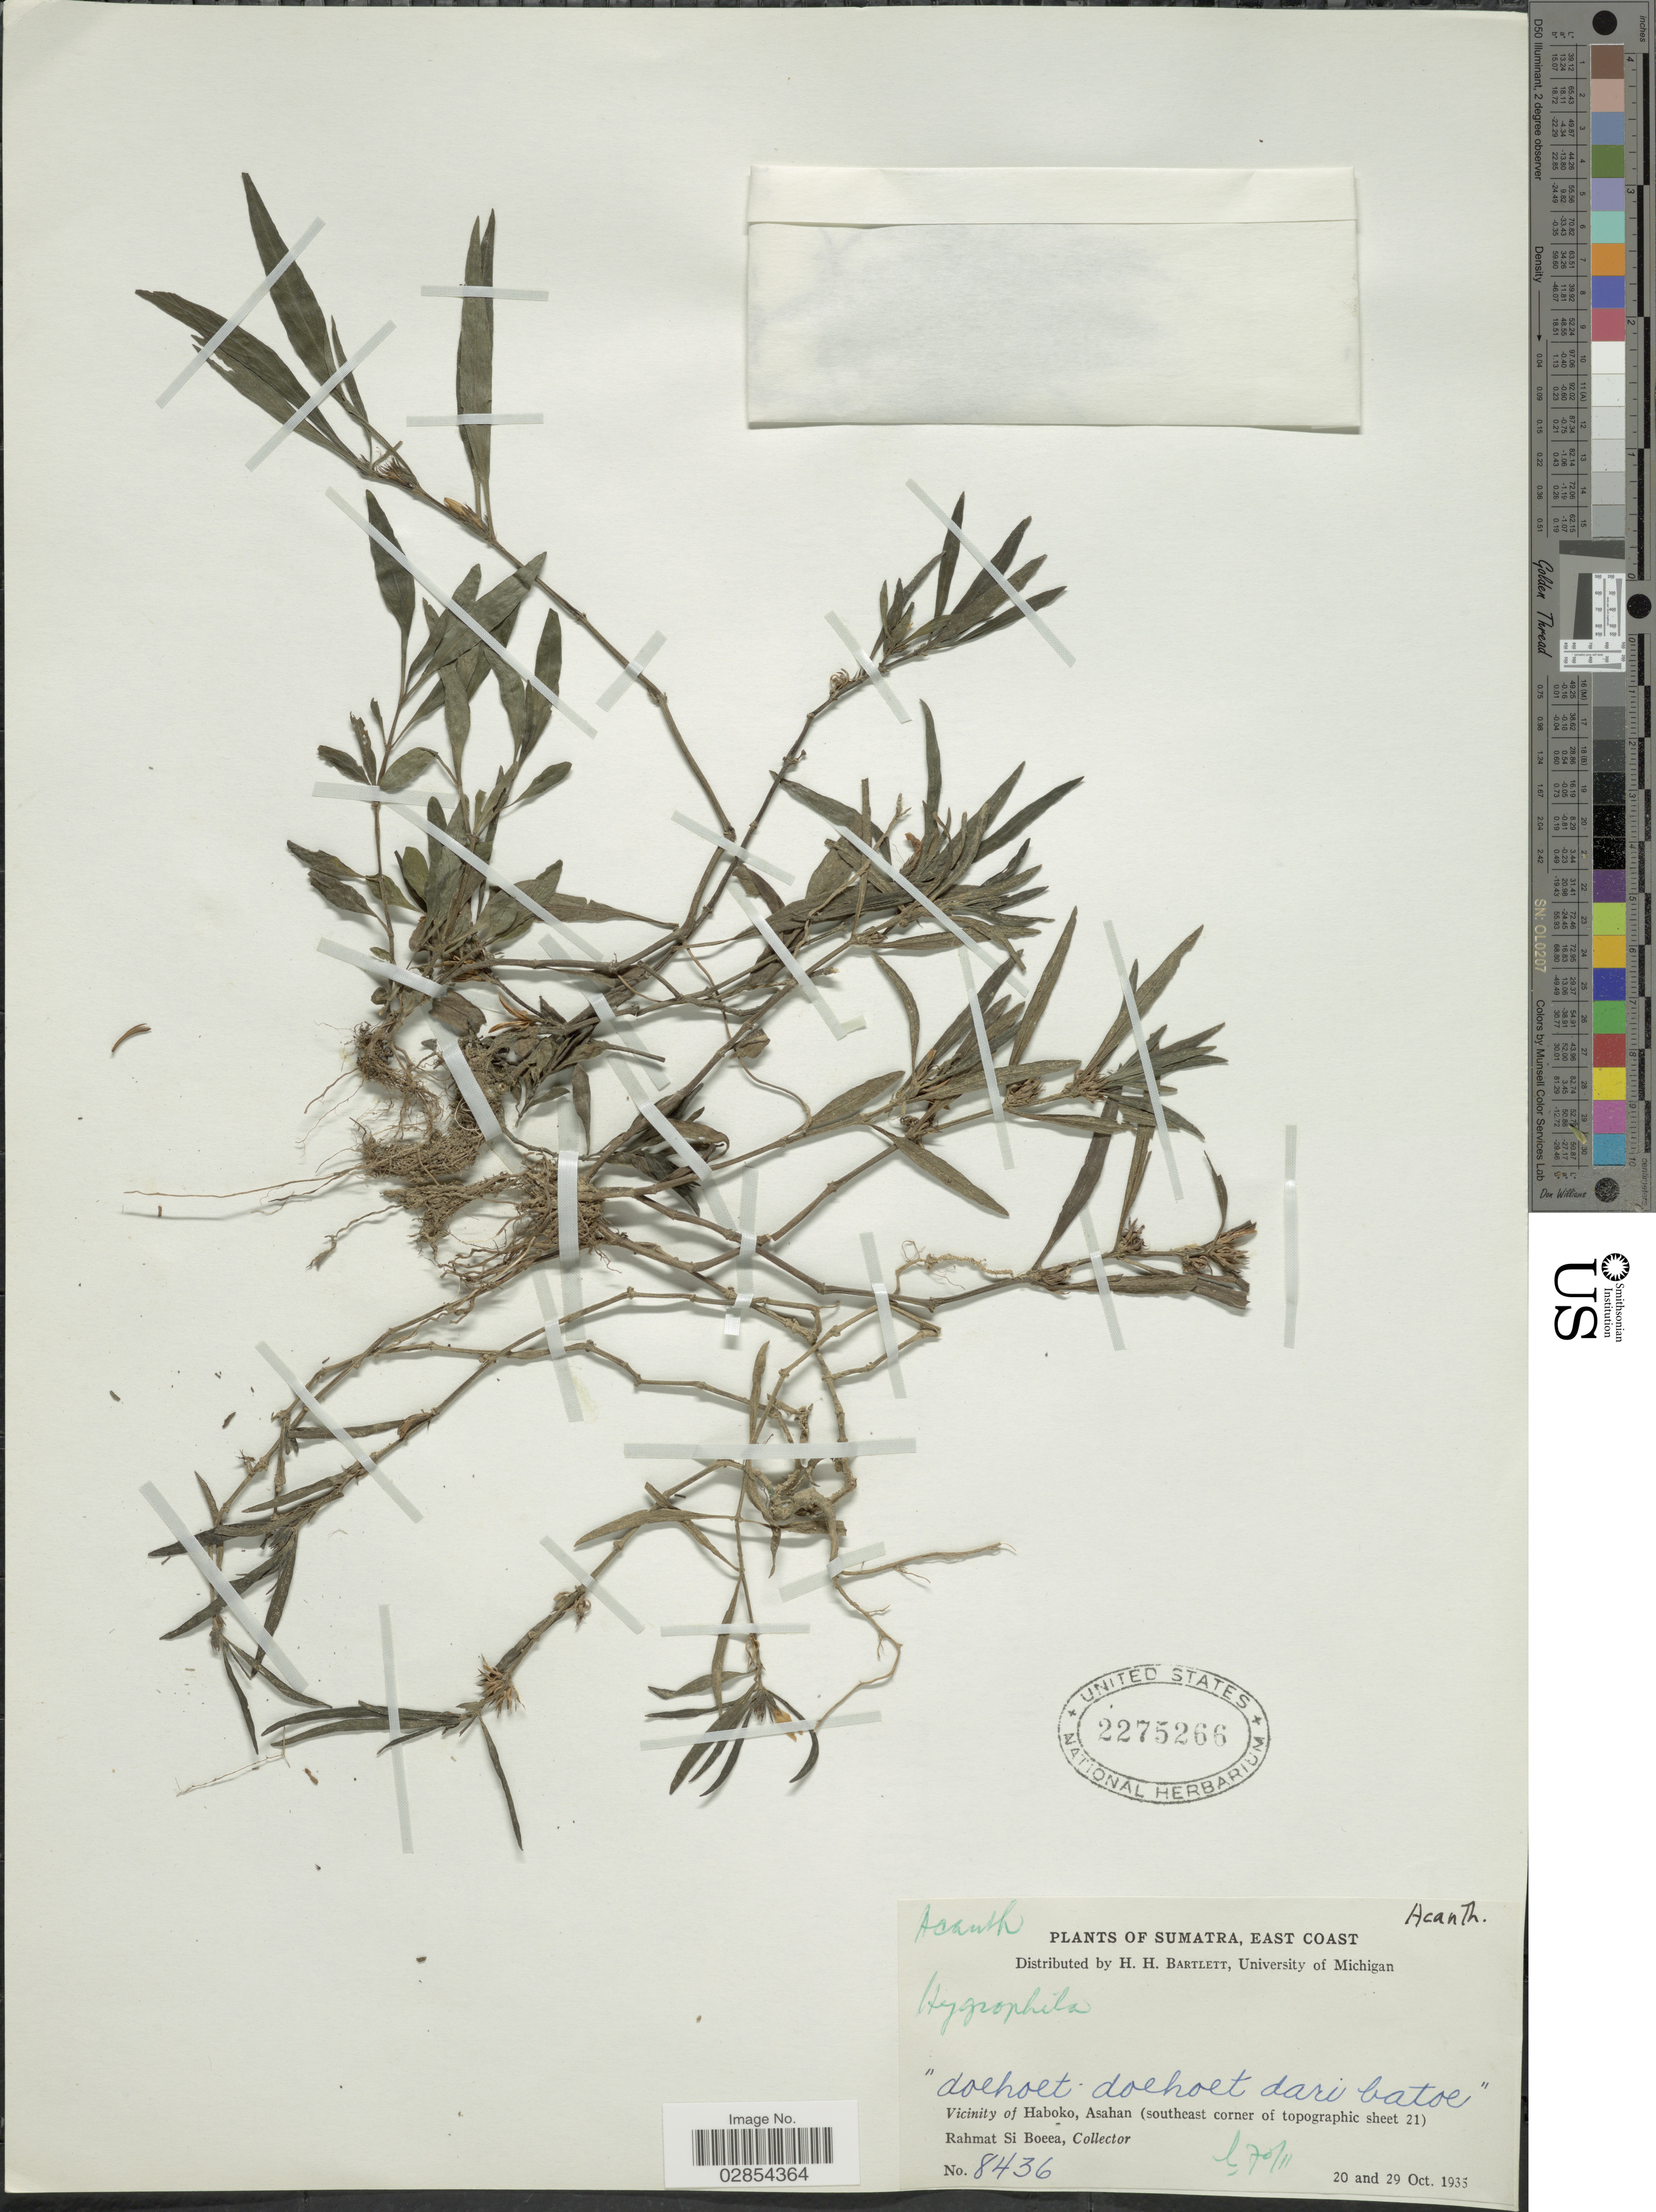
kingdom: Plantae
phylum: Tracheophyta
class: Magnoliopsida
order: Lamiales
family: Acanthaceae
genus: Hygrophila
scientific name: Hygrophila sp.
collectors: Rahmat Si Boeea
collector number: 8436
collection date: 1935-10-20/1935-10-29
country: Indonesia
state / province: Sumatra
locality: East Coast. Vicinity of Haboko, Asahan (southeast corner of topographic sheet 21).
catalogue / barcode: US 2275266